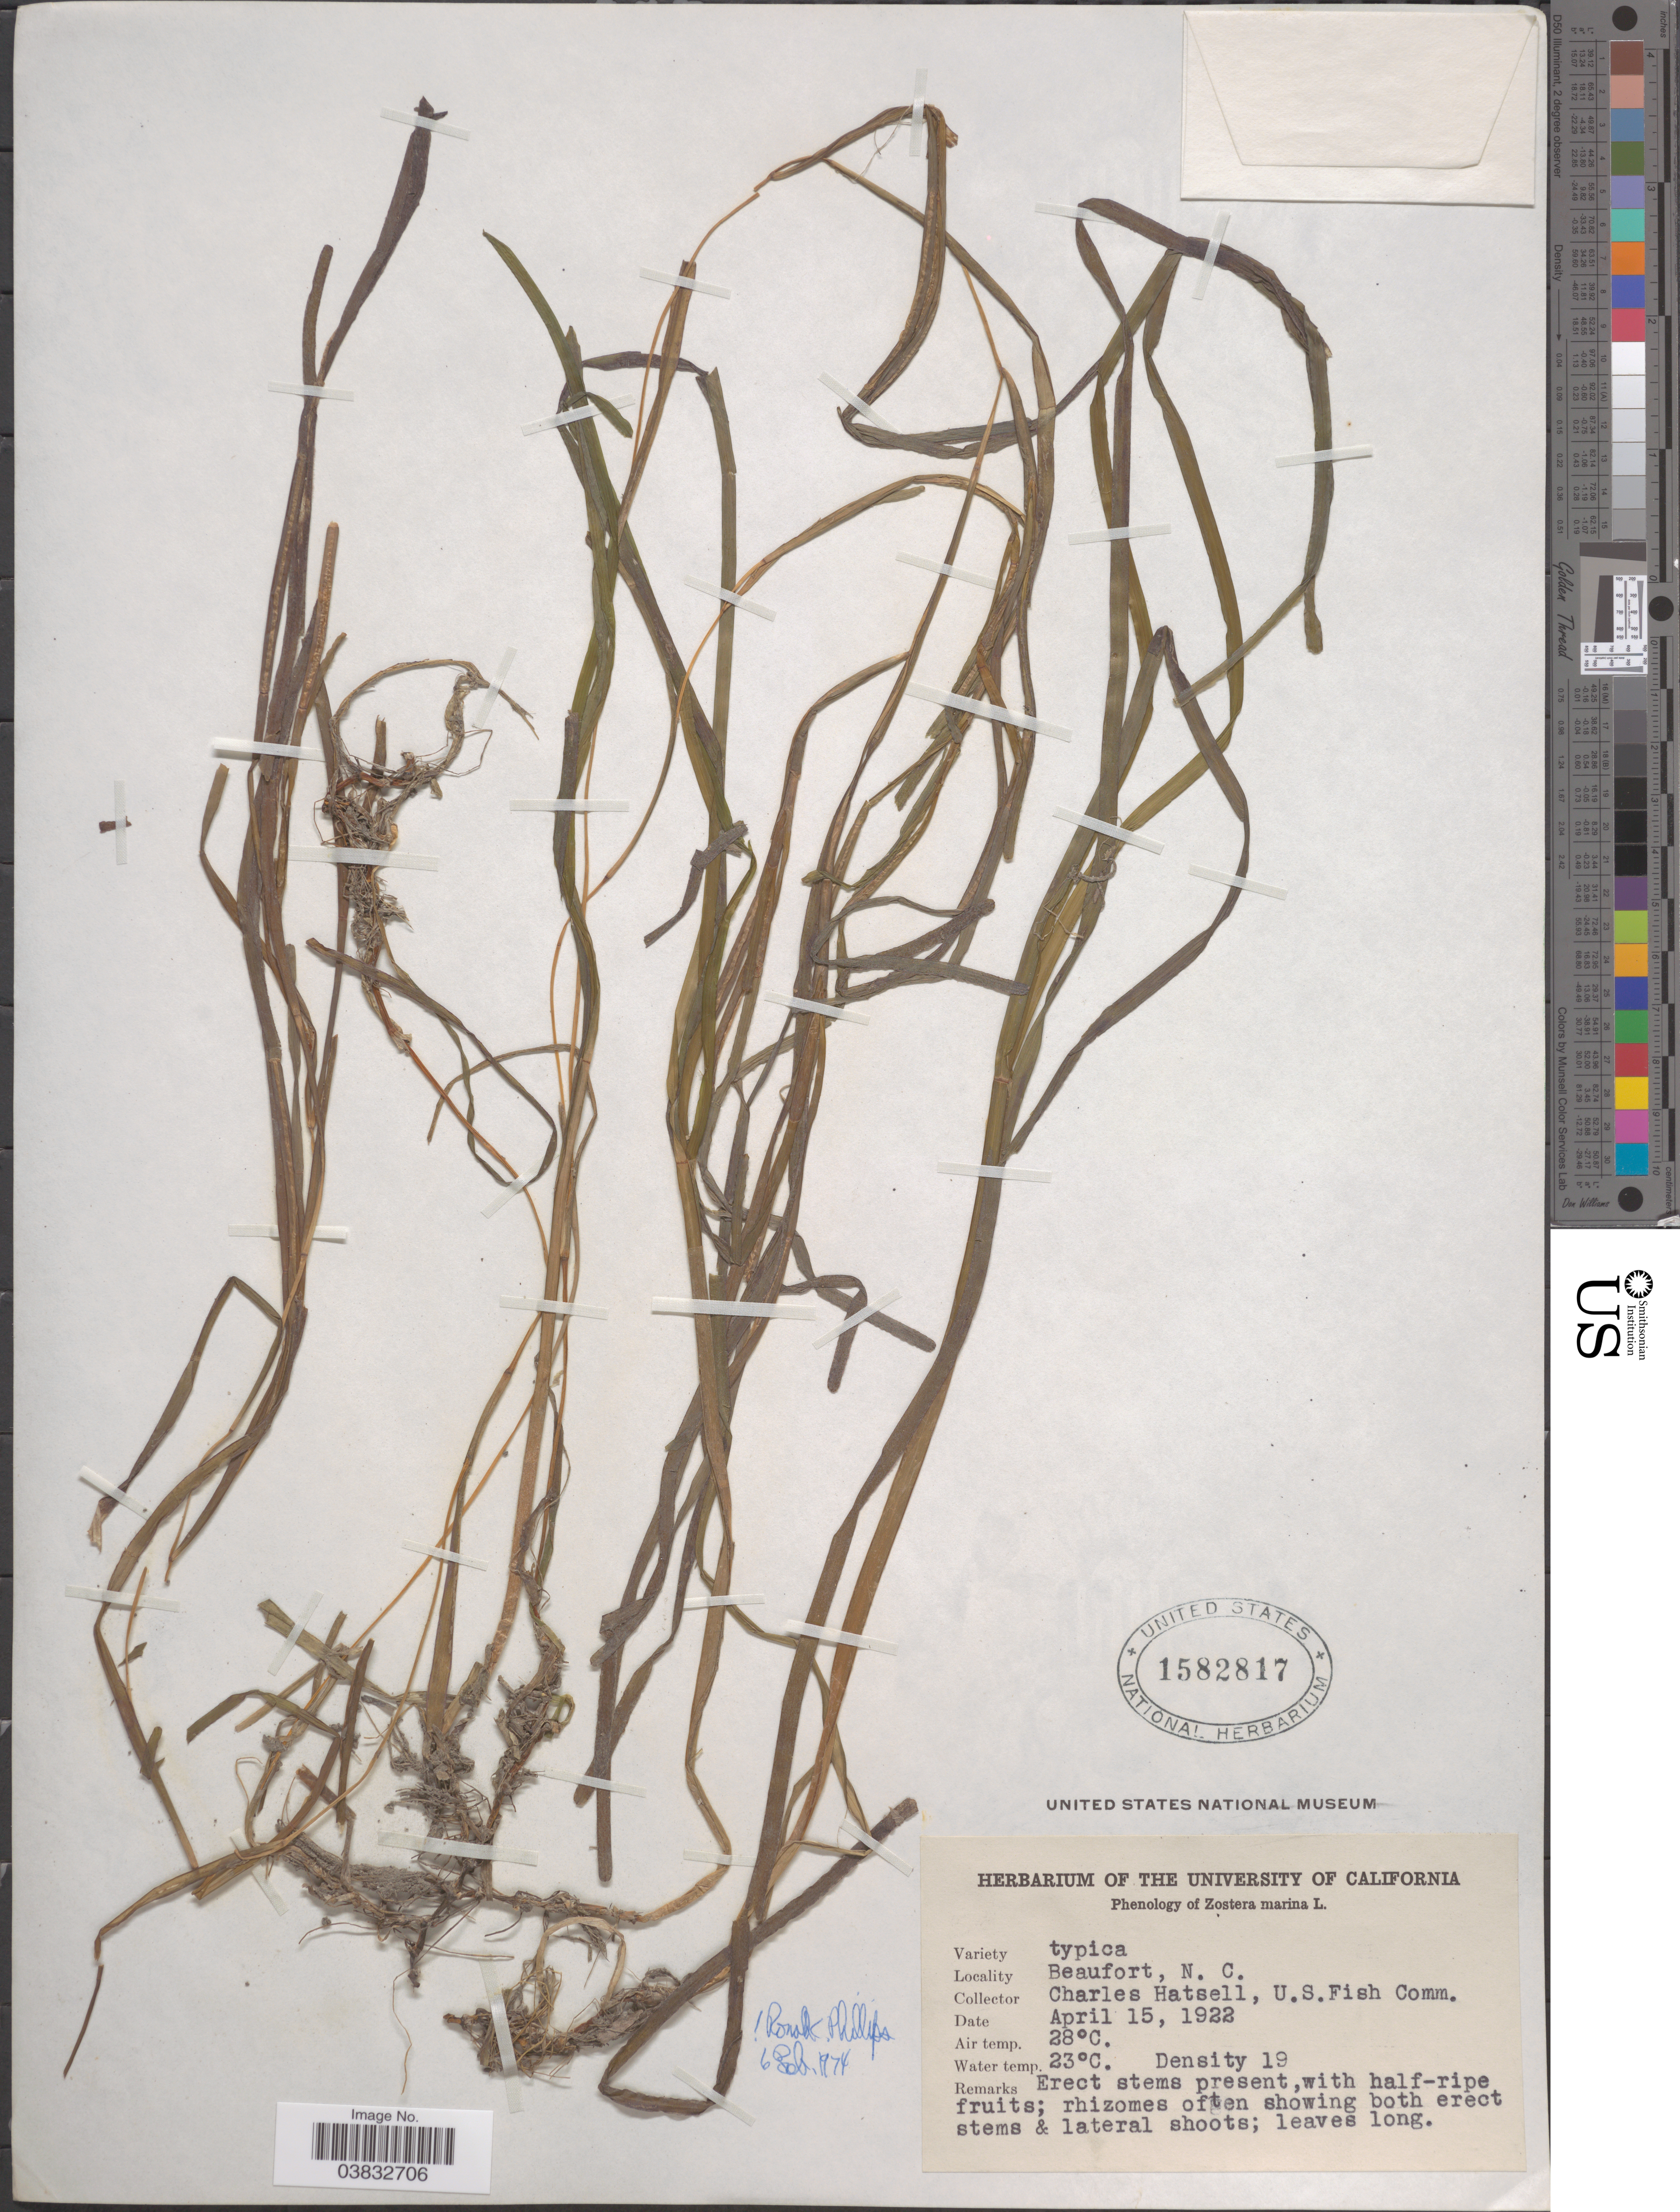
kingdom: Plantae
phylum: Tracheophyta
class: Liliopsida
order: Alismatales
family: Zosteraceae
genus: Zostera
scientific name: Zostera marina var. marina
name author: L.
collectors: C. Hatsell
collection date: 1922-04-15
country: United States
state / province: North Carolina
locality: Beaufort.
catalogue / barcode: US 1582817